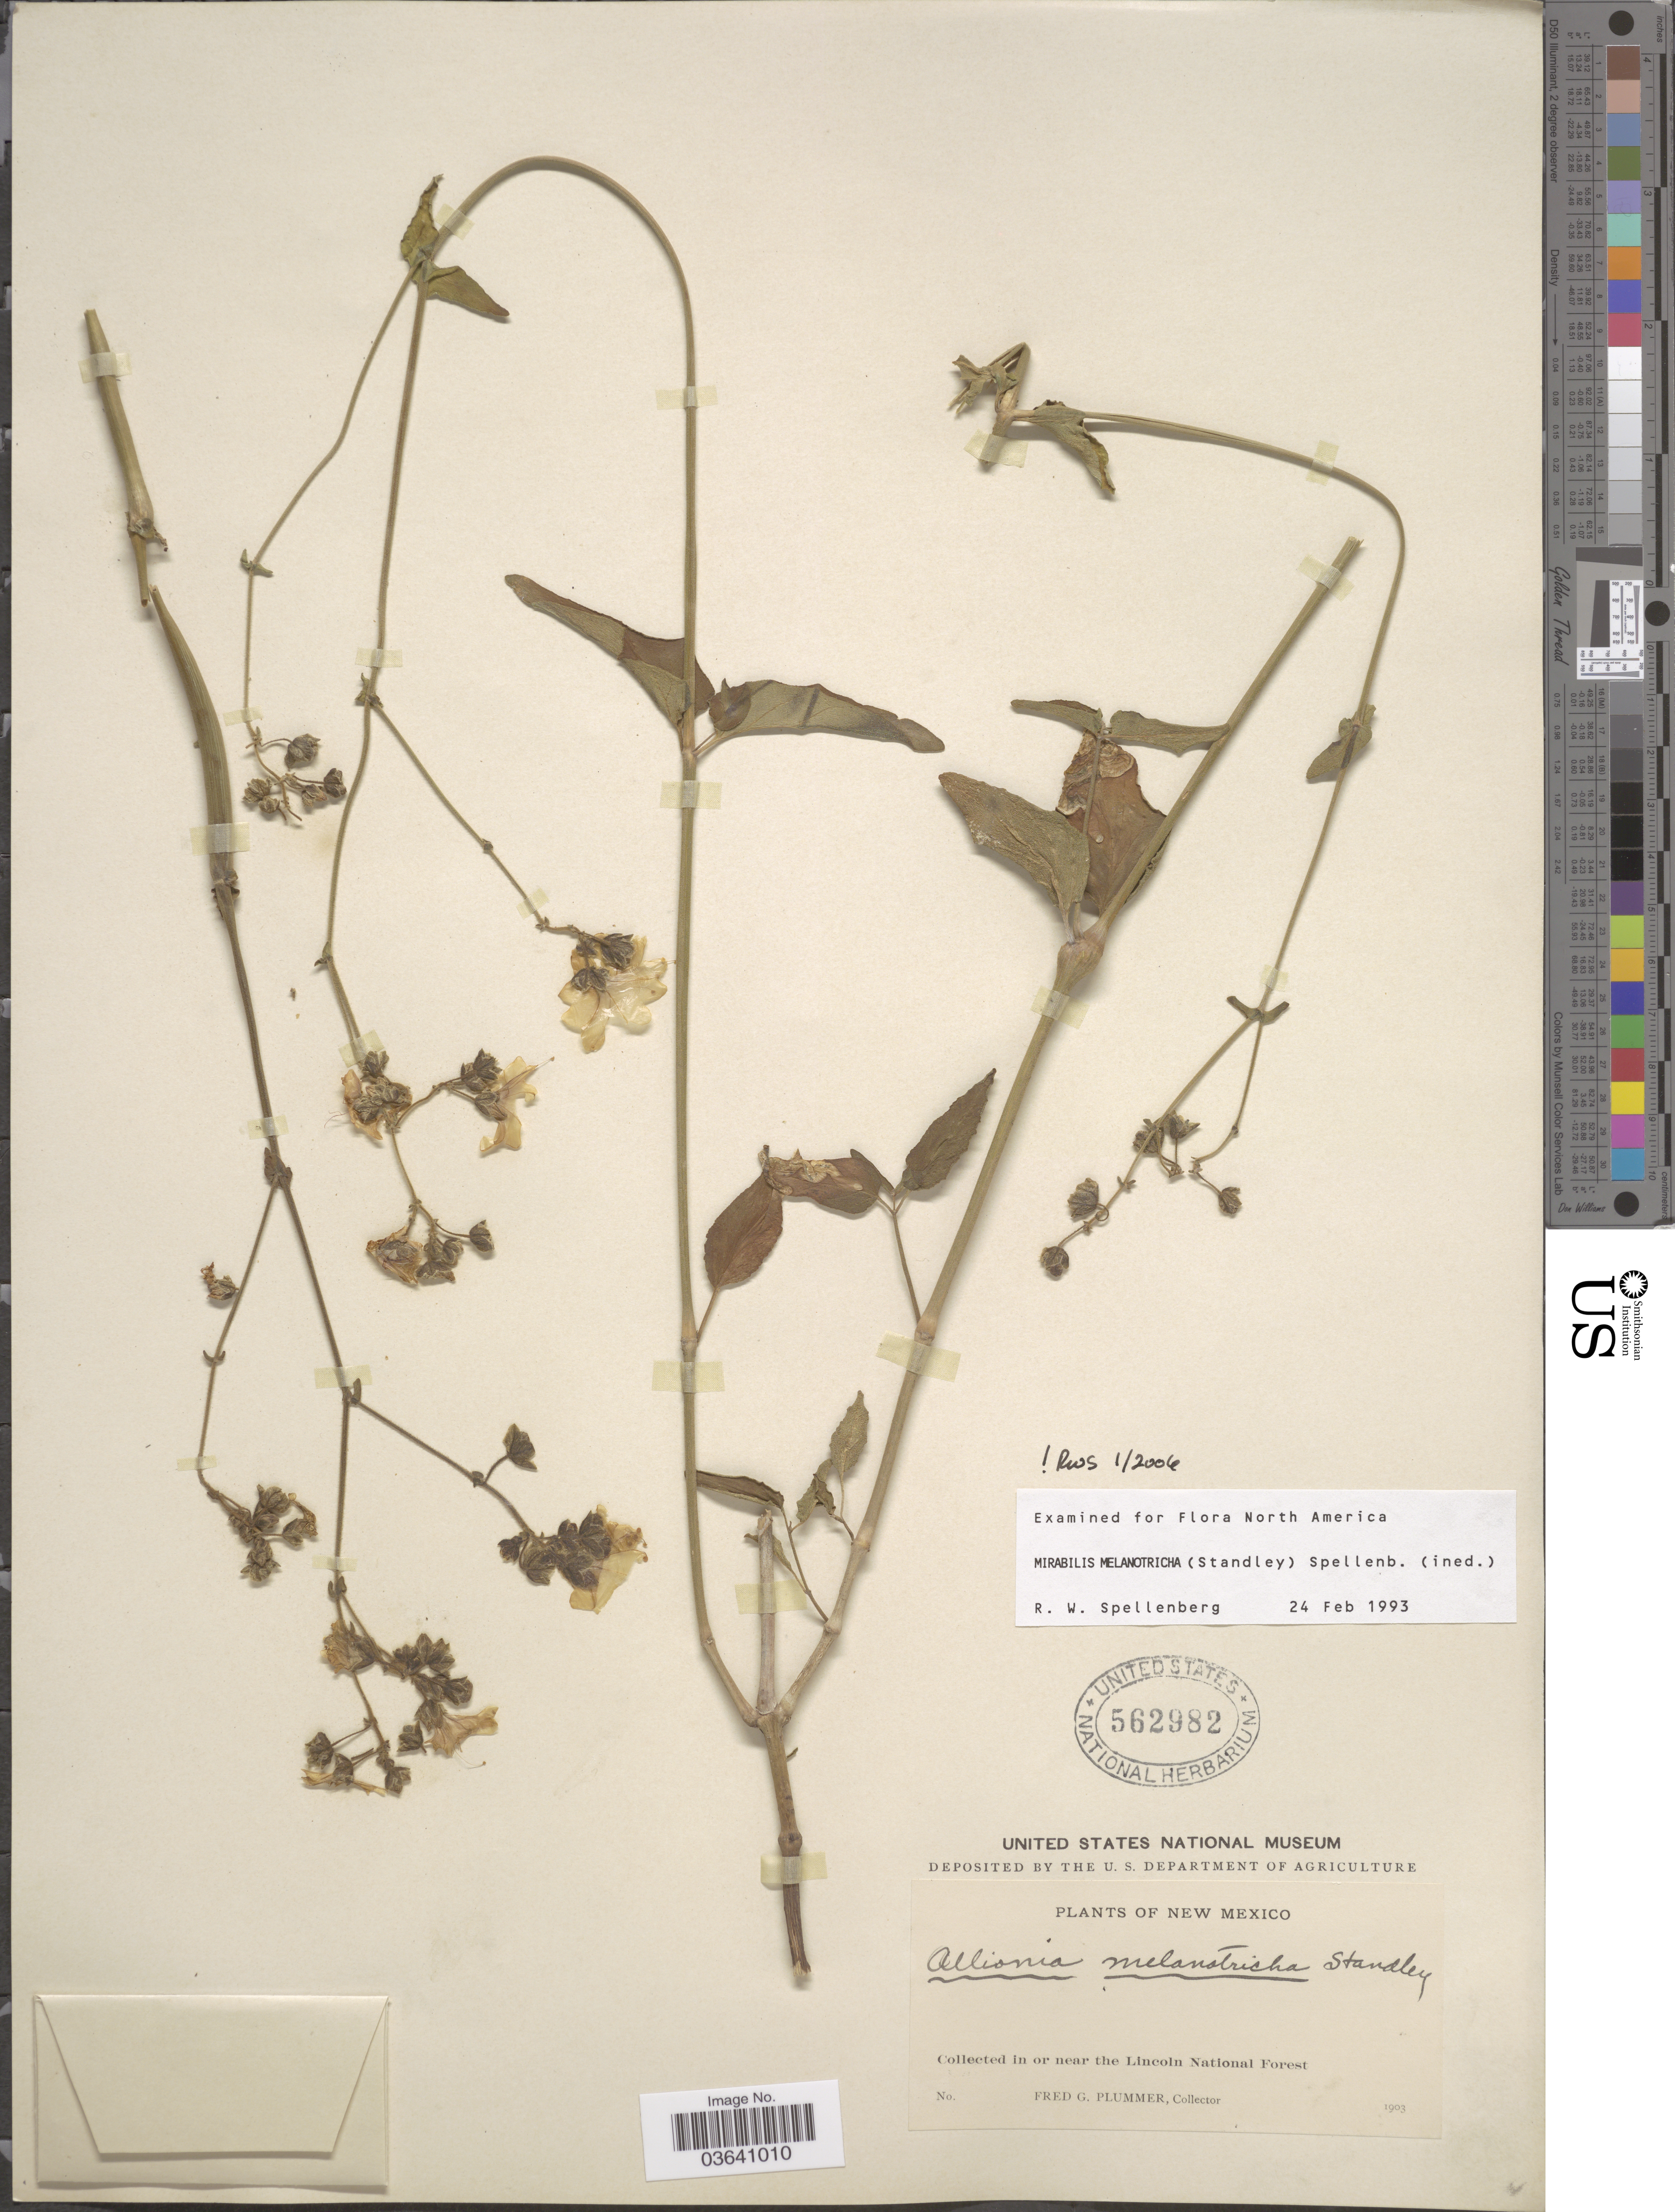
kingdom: Plantae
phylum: Tracheophyta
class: Magnoliopsida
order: Caryophyllales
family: Nyctaginaceae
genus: Mirabilis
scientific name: Mirabilis melanotricha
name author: (Standl.) Spellenb.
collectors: F. Plummer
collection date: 1903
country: United States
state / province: New Mexico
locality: In or near the Lincoln National Forest.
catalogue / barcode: US 562982